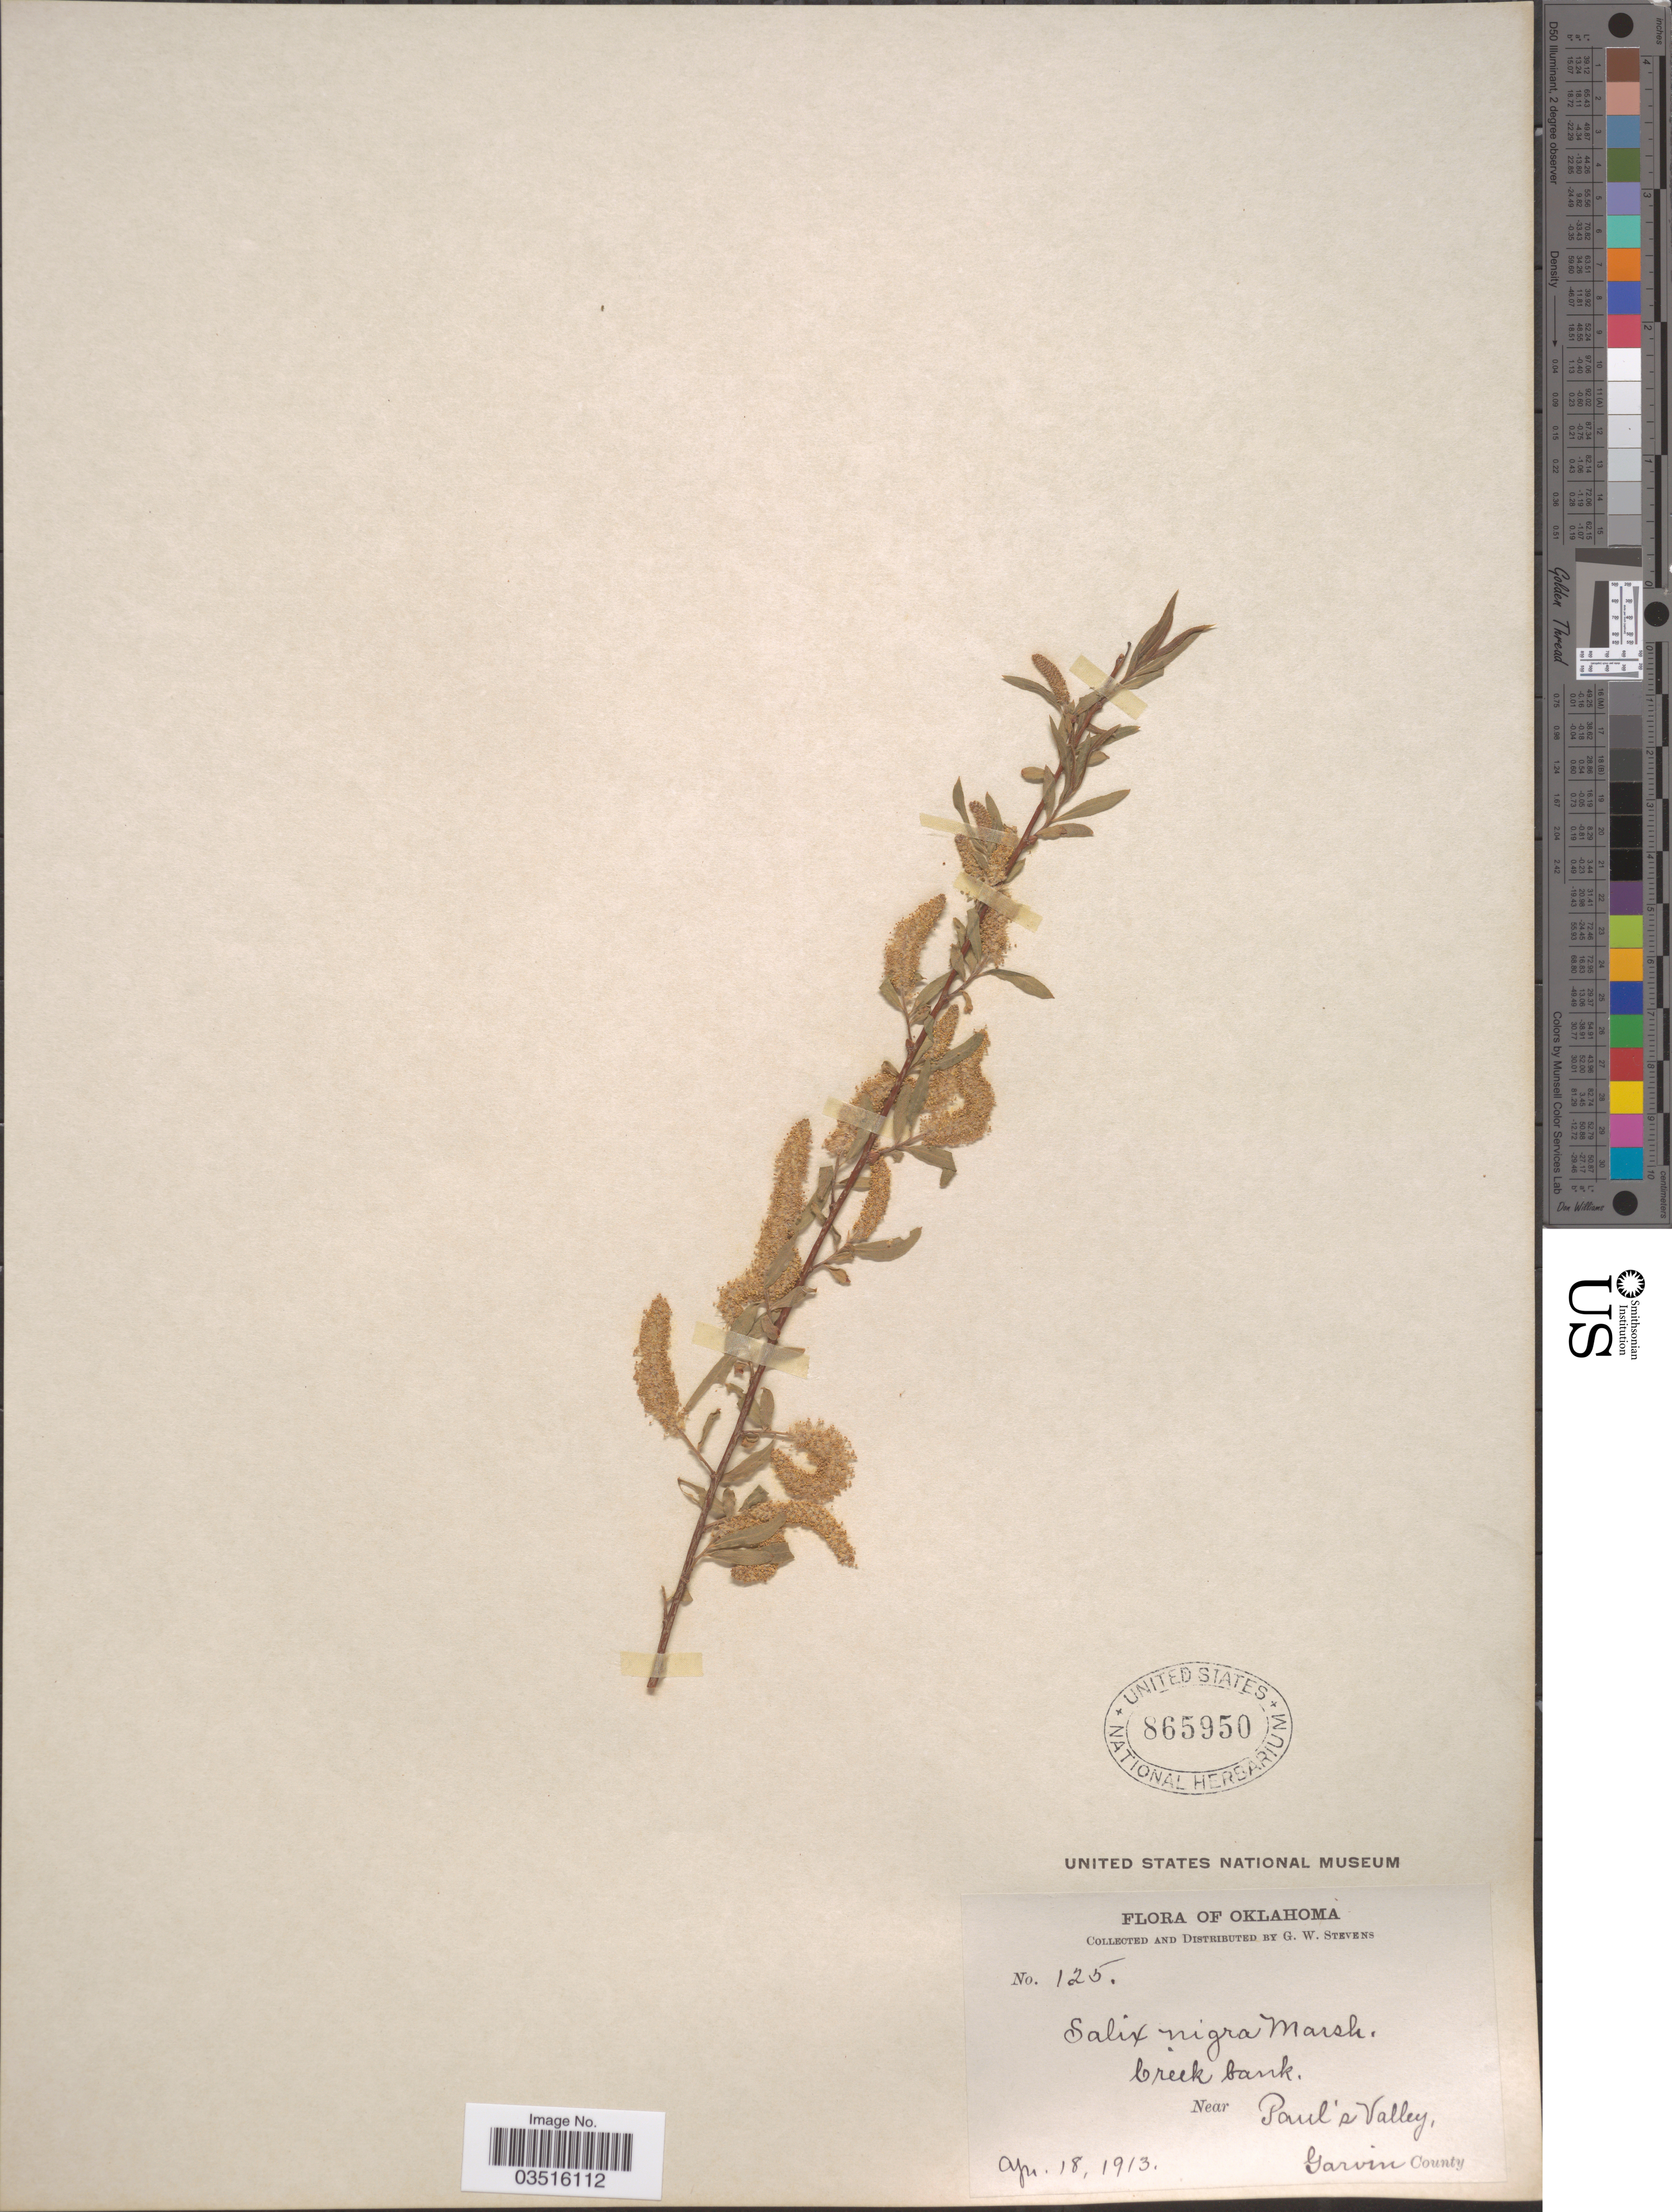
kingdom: Plantae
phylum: Tracheophyta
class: Magnoliopsida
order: Malpighiales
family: Salicaceae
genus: Salix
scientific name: Salix nigra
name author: Marshall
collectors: G. W. Stevens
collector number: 125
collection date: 1913-04-18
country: United States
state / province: Oklahoma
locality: Creek bank. Near Paul's Valley. Garvin County.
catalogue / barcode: US 865950